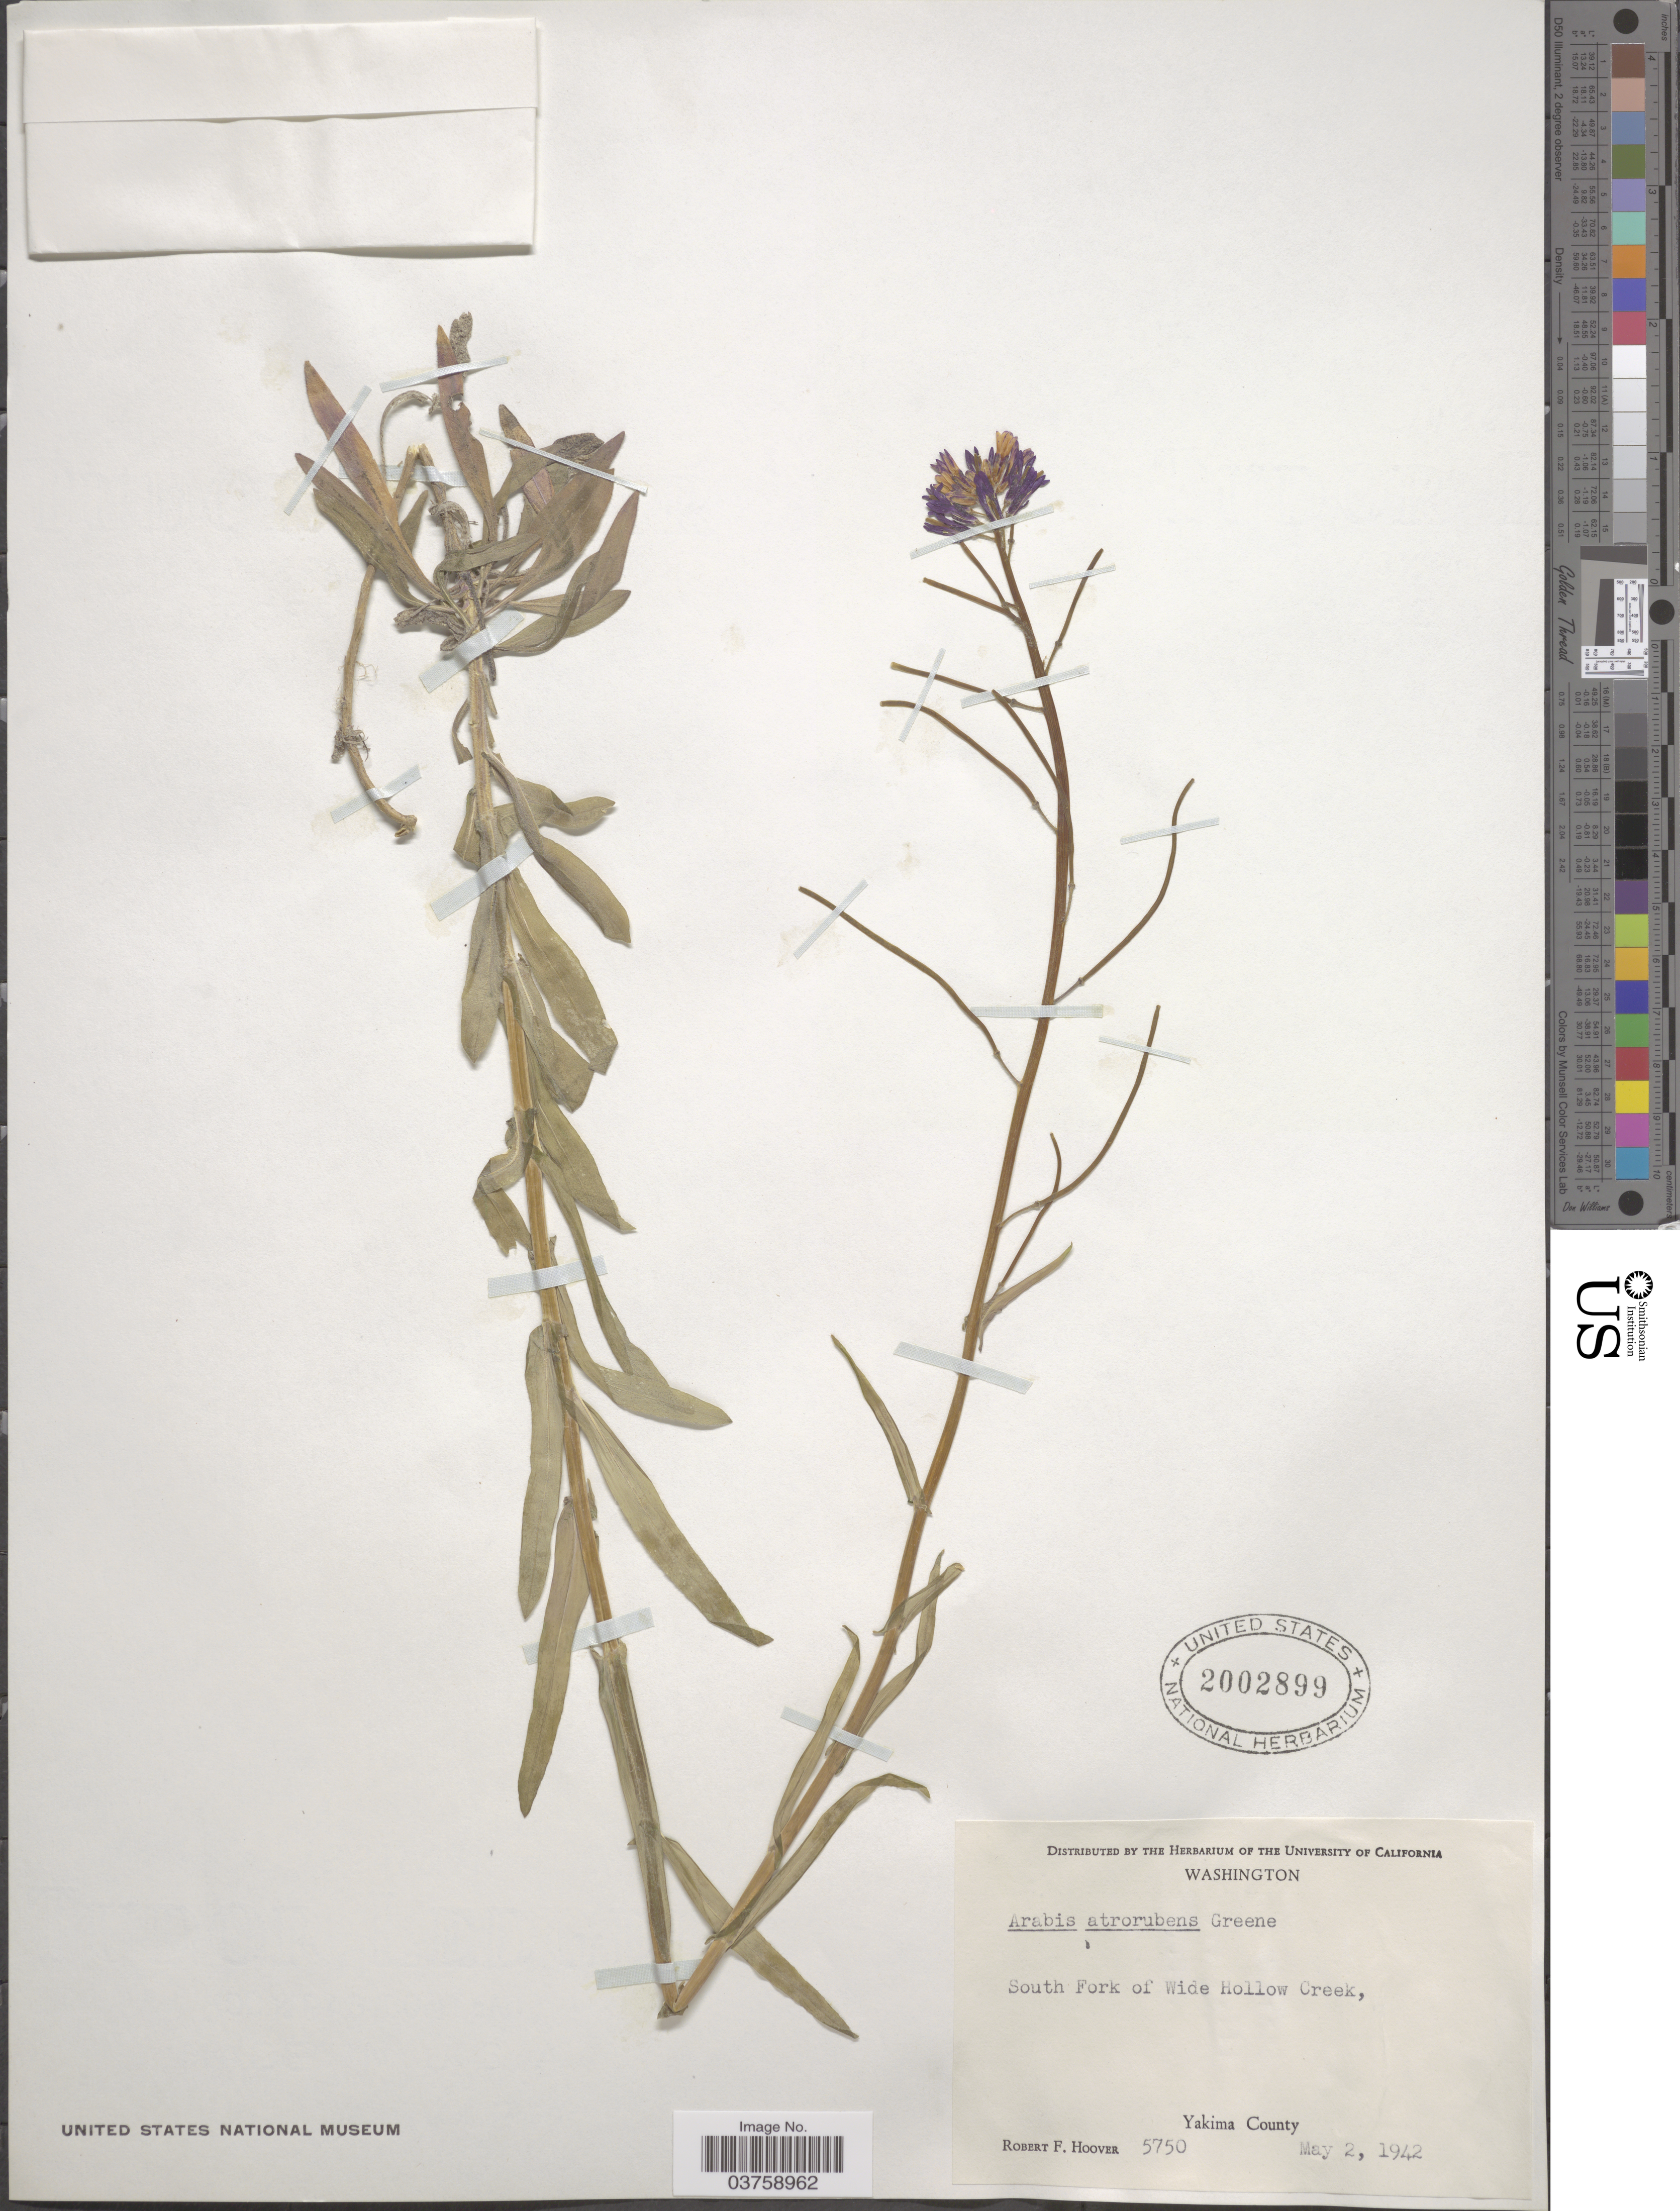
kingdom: Plantae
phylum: Tracheophyta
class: Magnoliopsida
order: Brassicales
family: Brassicaceae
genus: Arabis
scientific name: Arabis sparsiflora var. atrorubens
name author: (Suksd. ex Greene) Rollins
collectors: R. F. Hoover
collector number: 5750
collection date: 1942-05-02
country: United States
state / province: Washington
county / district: Yakima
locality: South Fork of Wide Hollow Creek, Yakima County.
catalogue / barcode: US 2002899